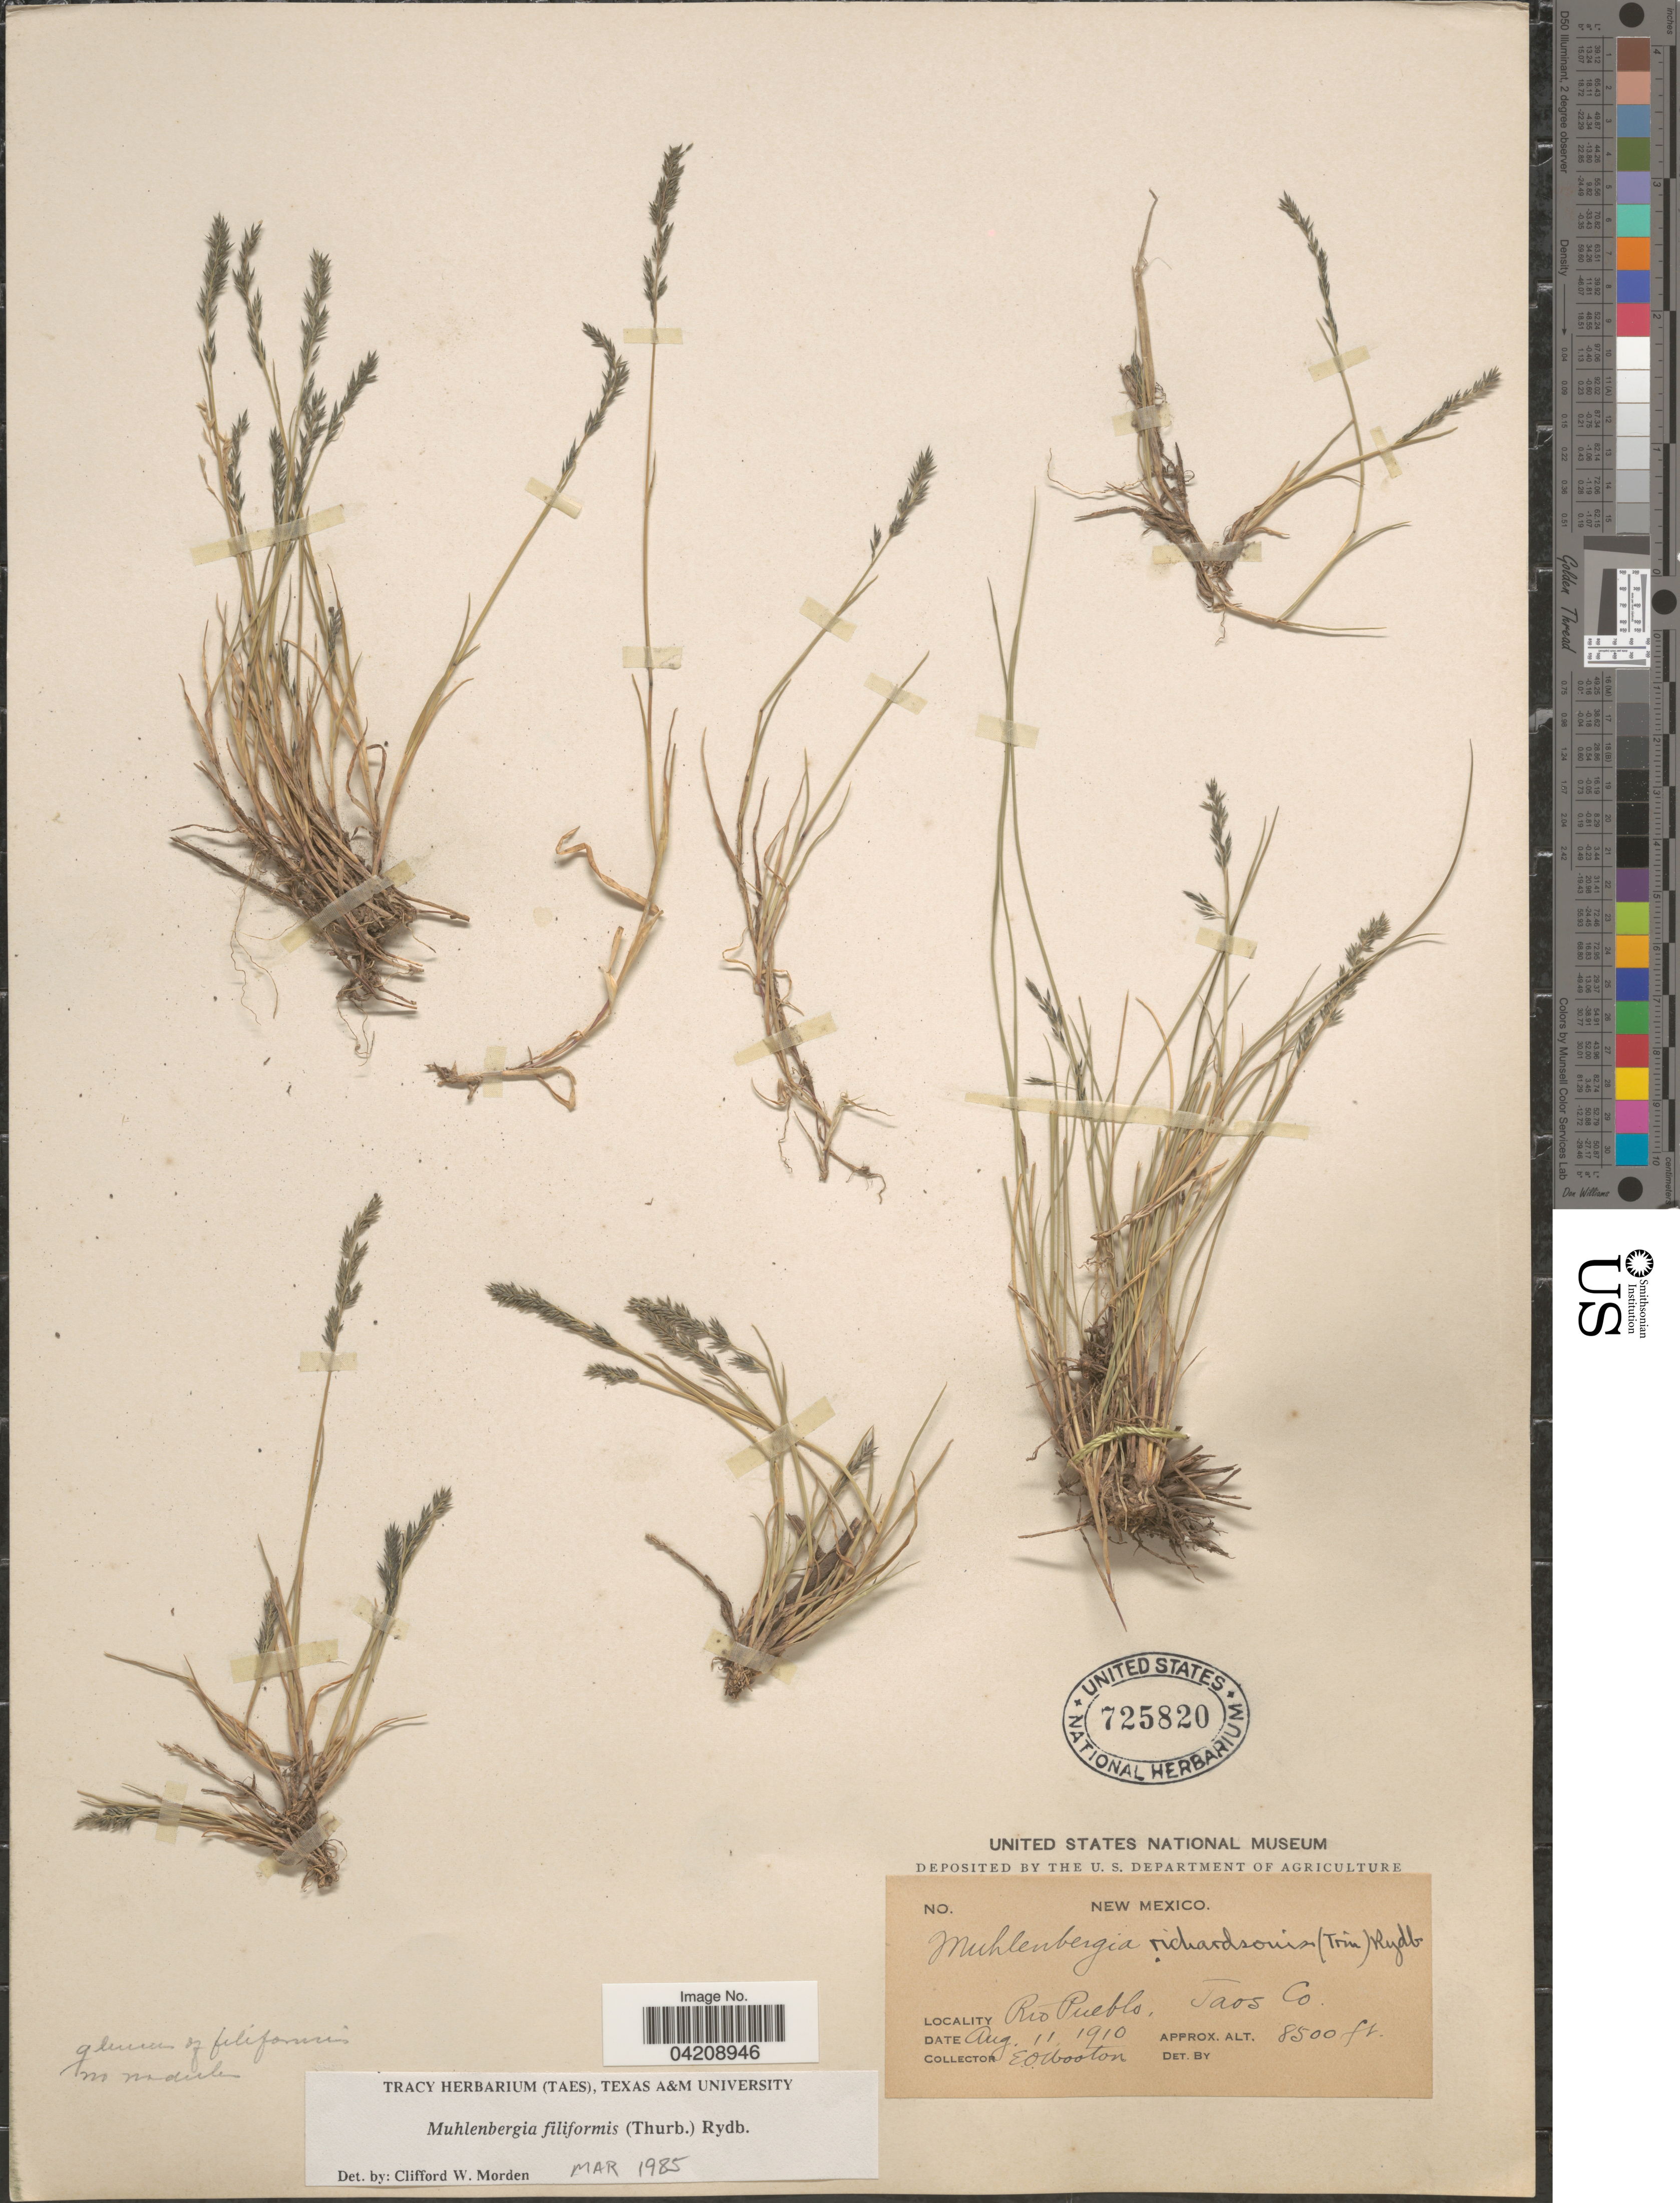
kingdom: Plantae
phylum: Tracheophyta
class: Liliopsida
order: Poales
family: Poaceae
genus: Muhlenbergia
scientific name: Muhlenbergia filiformis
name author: (Thurb. ex S. Watson) Rydb.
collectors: E. O. Wooton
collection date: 1910-08-11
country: United States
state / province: New Mexico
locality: Rio Pueblo, Taos Co.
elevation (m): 2591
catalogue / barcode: US 725820